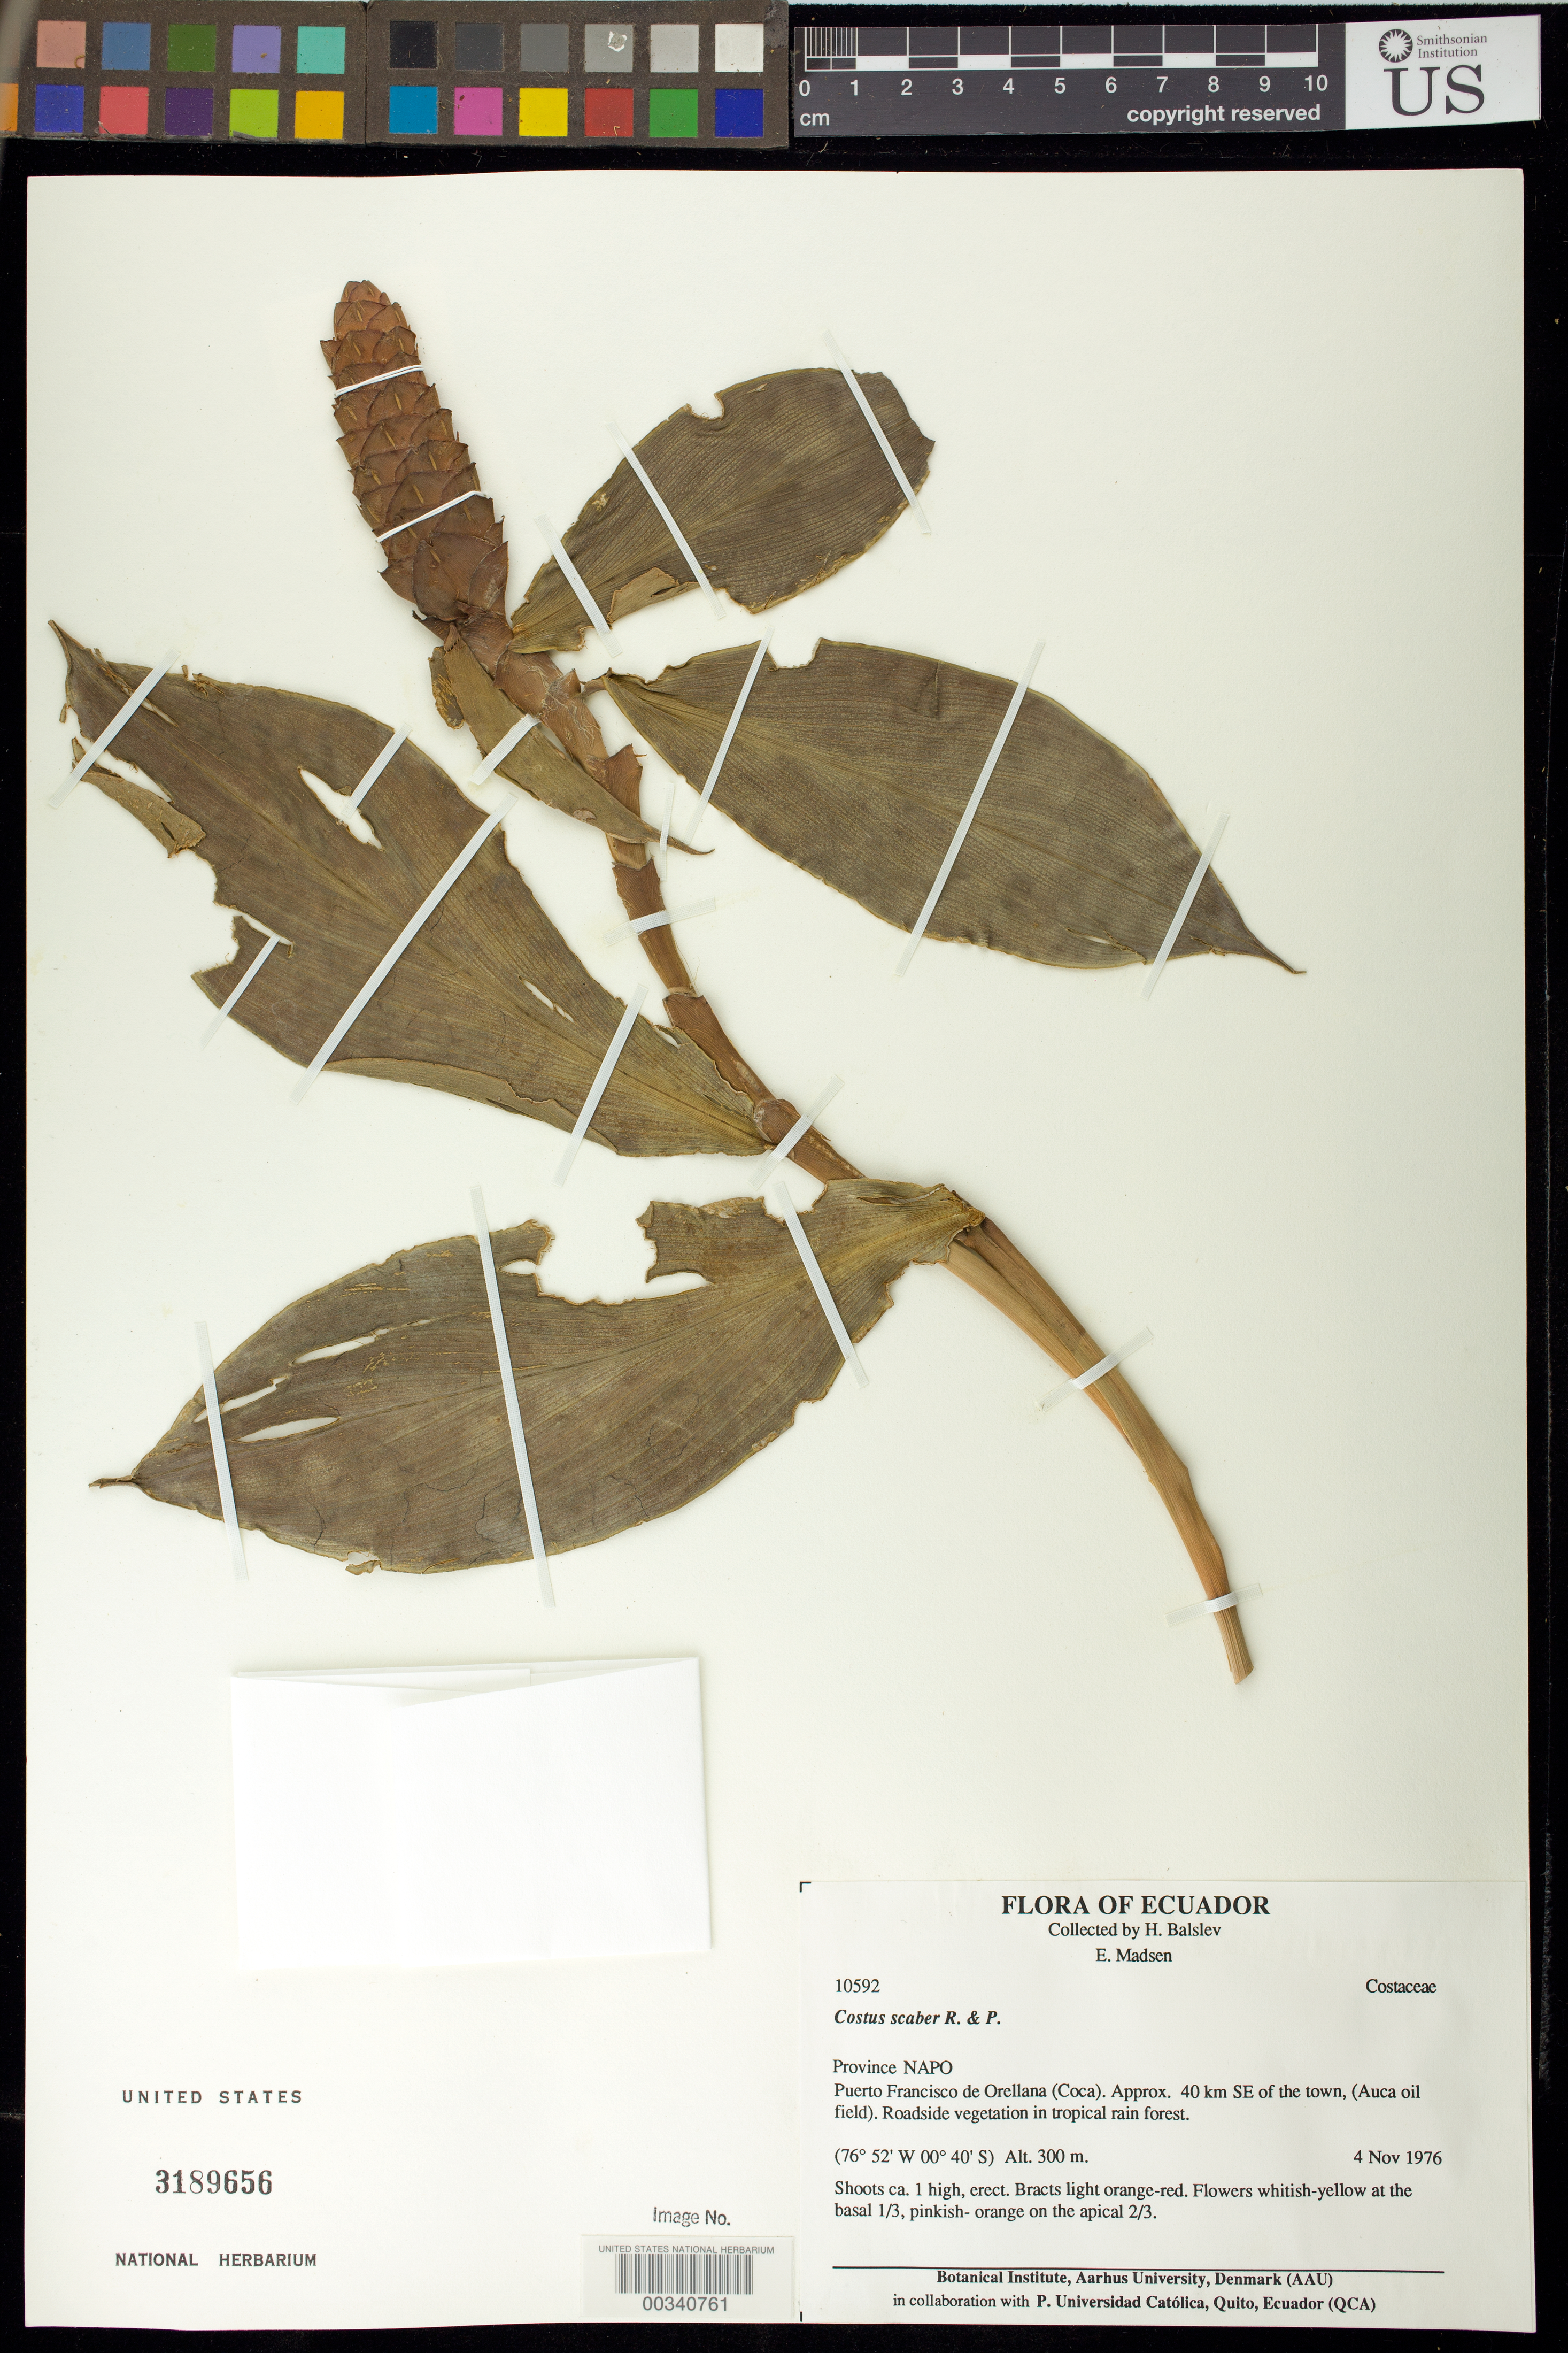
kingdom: Plantae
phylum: Tracheophyta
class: Liliopsida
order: Zingiberales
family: Costaceae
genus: Costus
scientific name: Costus scaber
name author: Ruiz & Pav.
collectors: H. Balslev & E. Madsen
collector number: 10592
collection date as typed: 04 Nov 1976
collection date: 1976-11-04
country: Ecuador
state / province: Napo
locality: Puerto francisco de orelleana, approx 40 km SE of the town, (auca oil field)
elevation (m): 300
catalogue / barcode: US 3189656